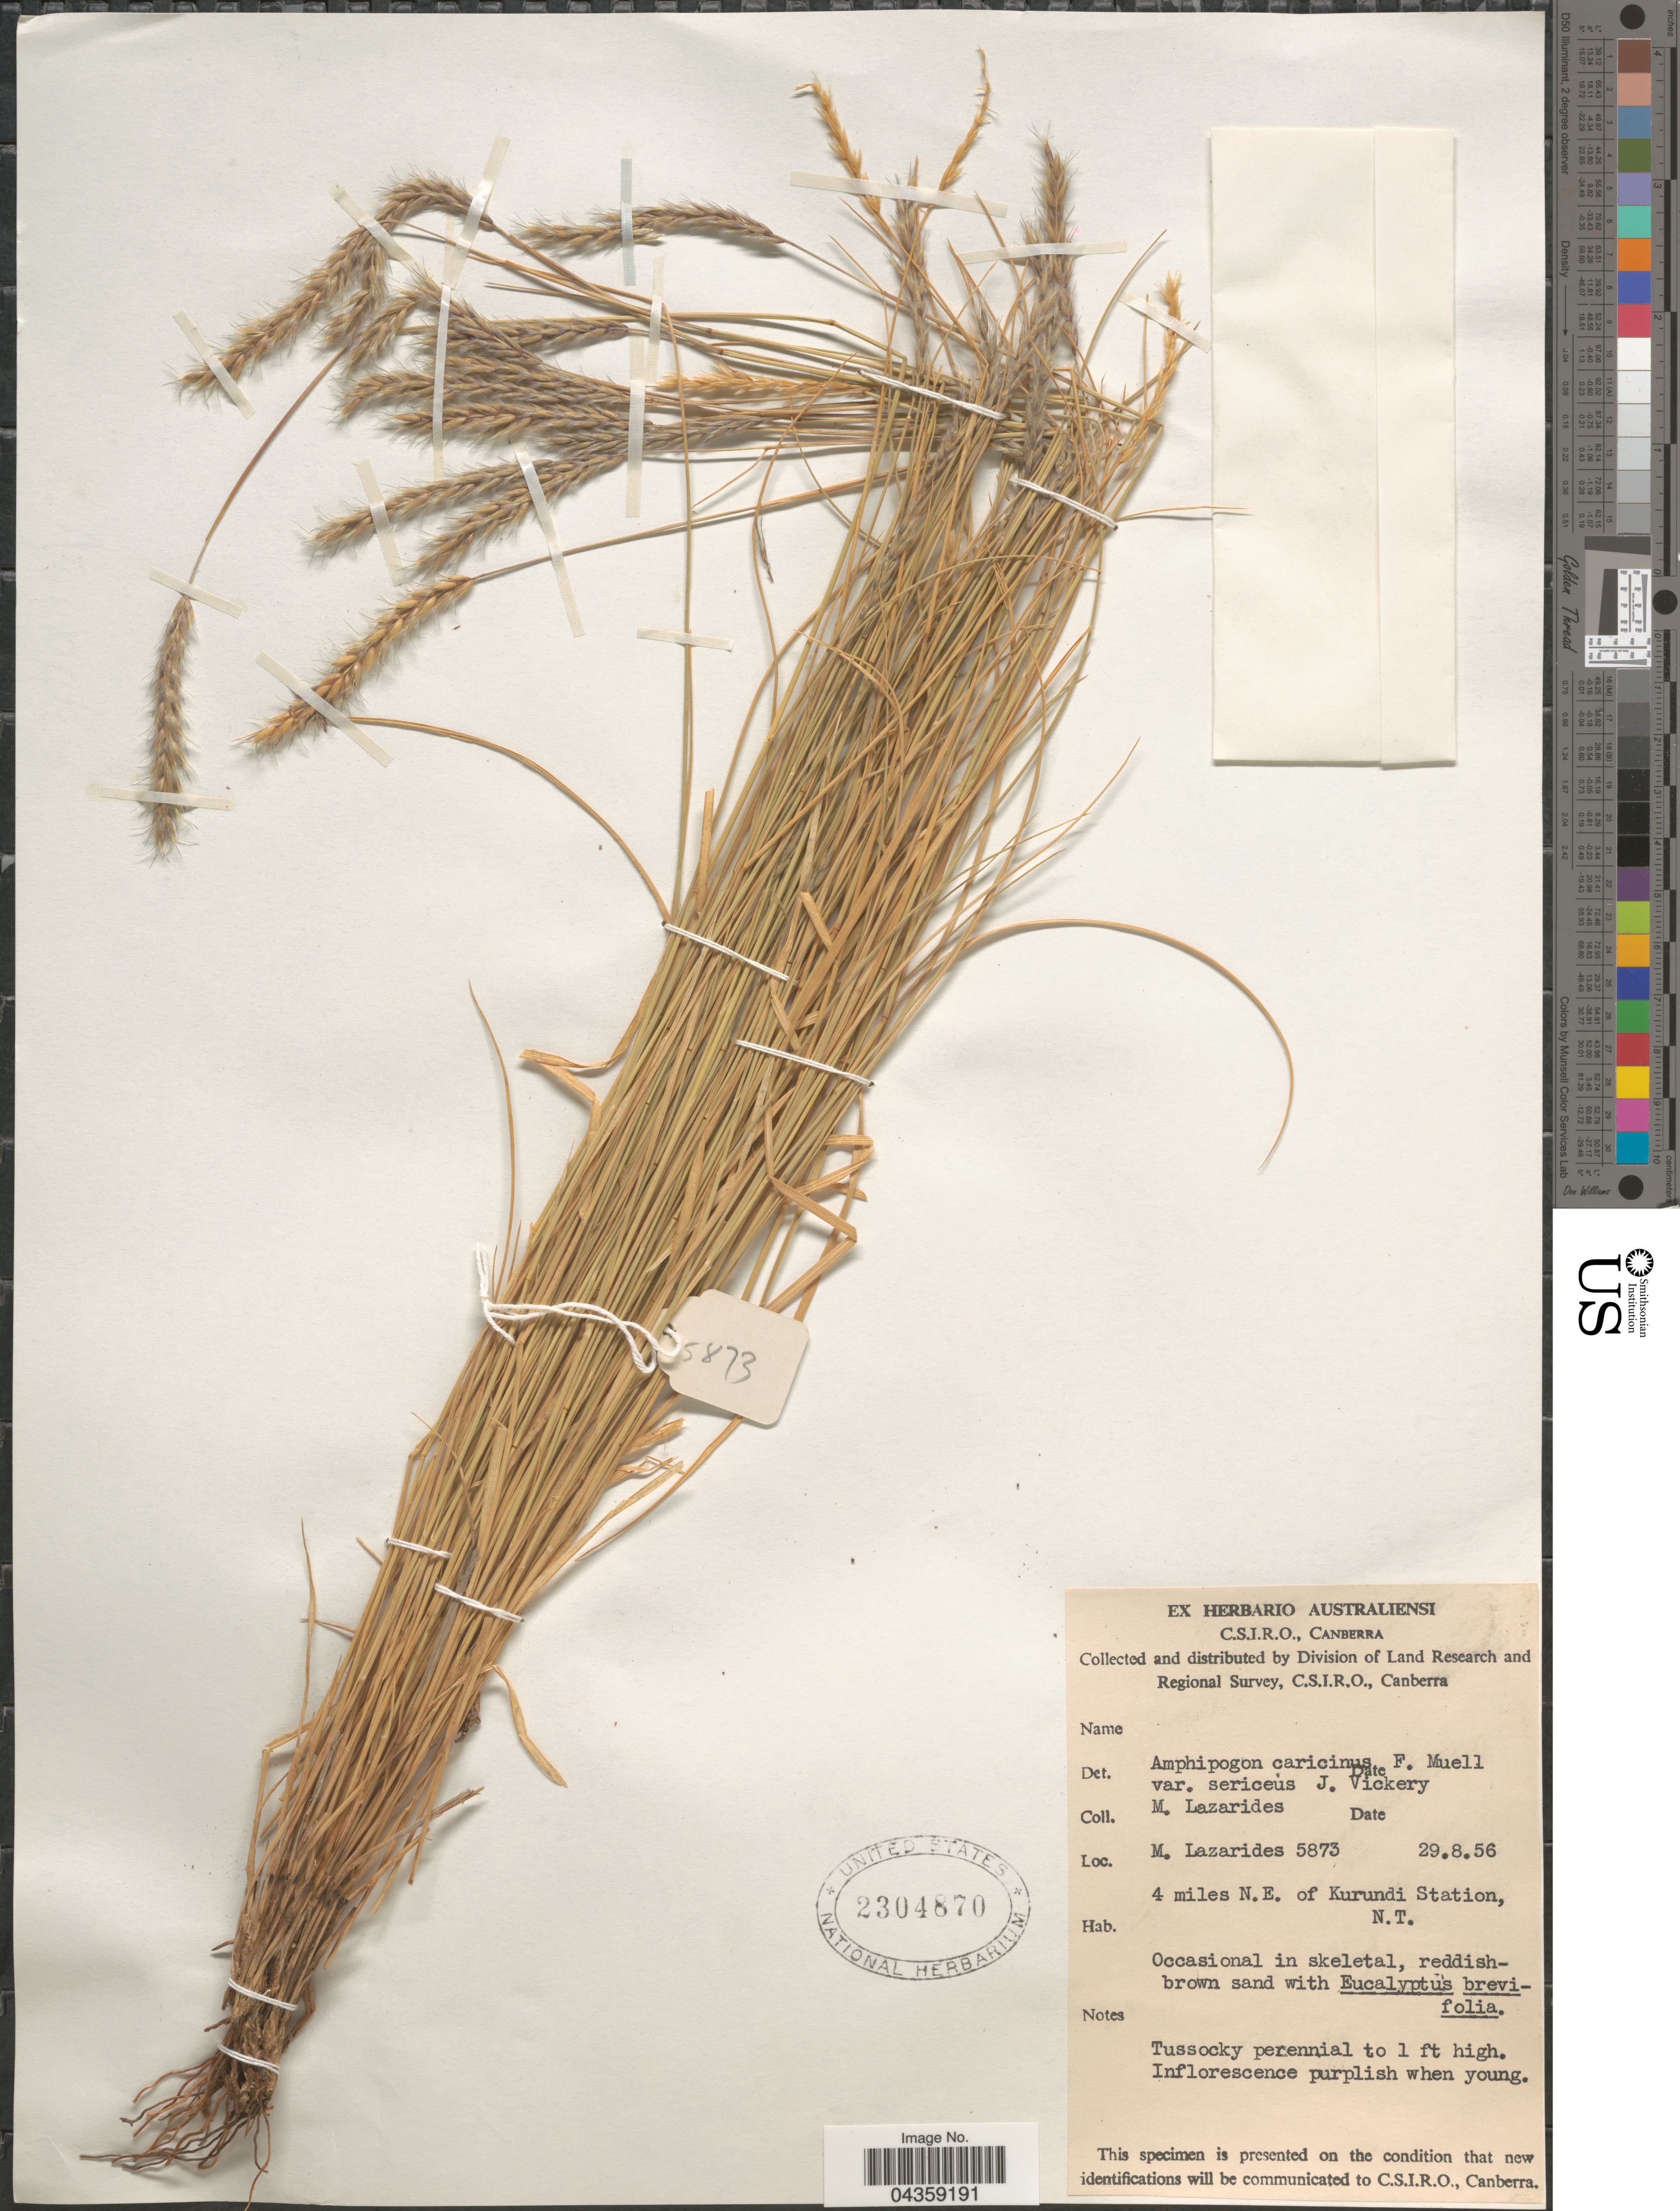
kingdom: Plantae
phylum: Tracheophyta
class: Liliopsida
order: Poales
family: Poaceae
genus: Amphipogon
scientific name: Amphipogon caricinus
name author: F. Muell.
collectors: M. Lazarides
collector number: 5873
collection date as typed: Transcribed d/m/y: 29/8/56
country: Australia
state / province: Northern Territory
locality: Division of Land Research and Regional Survey. 4 miles N.E. of Kurundi Station, N.T.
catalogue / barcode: US 2304870